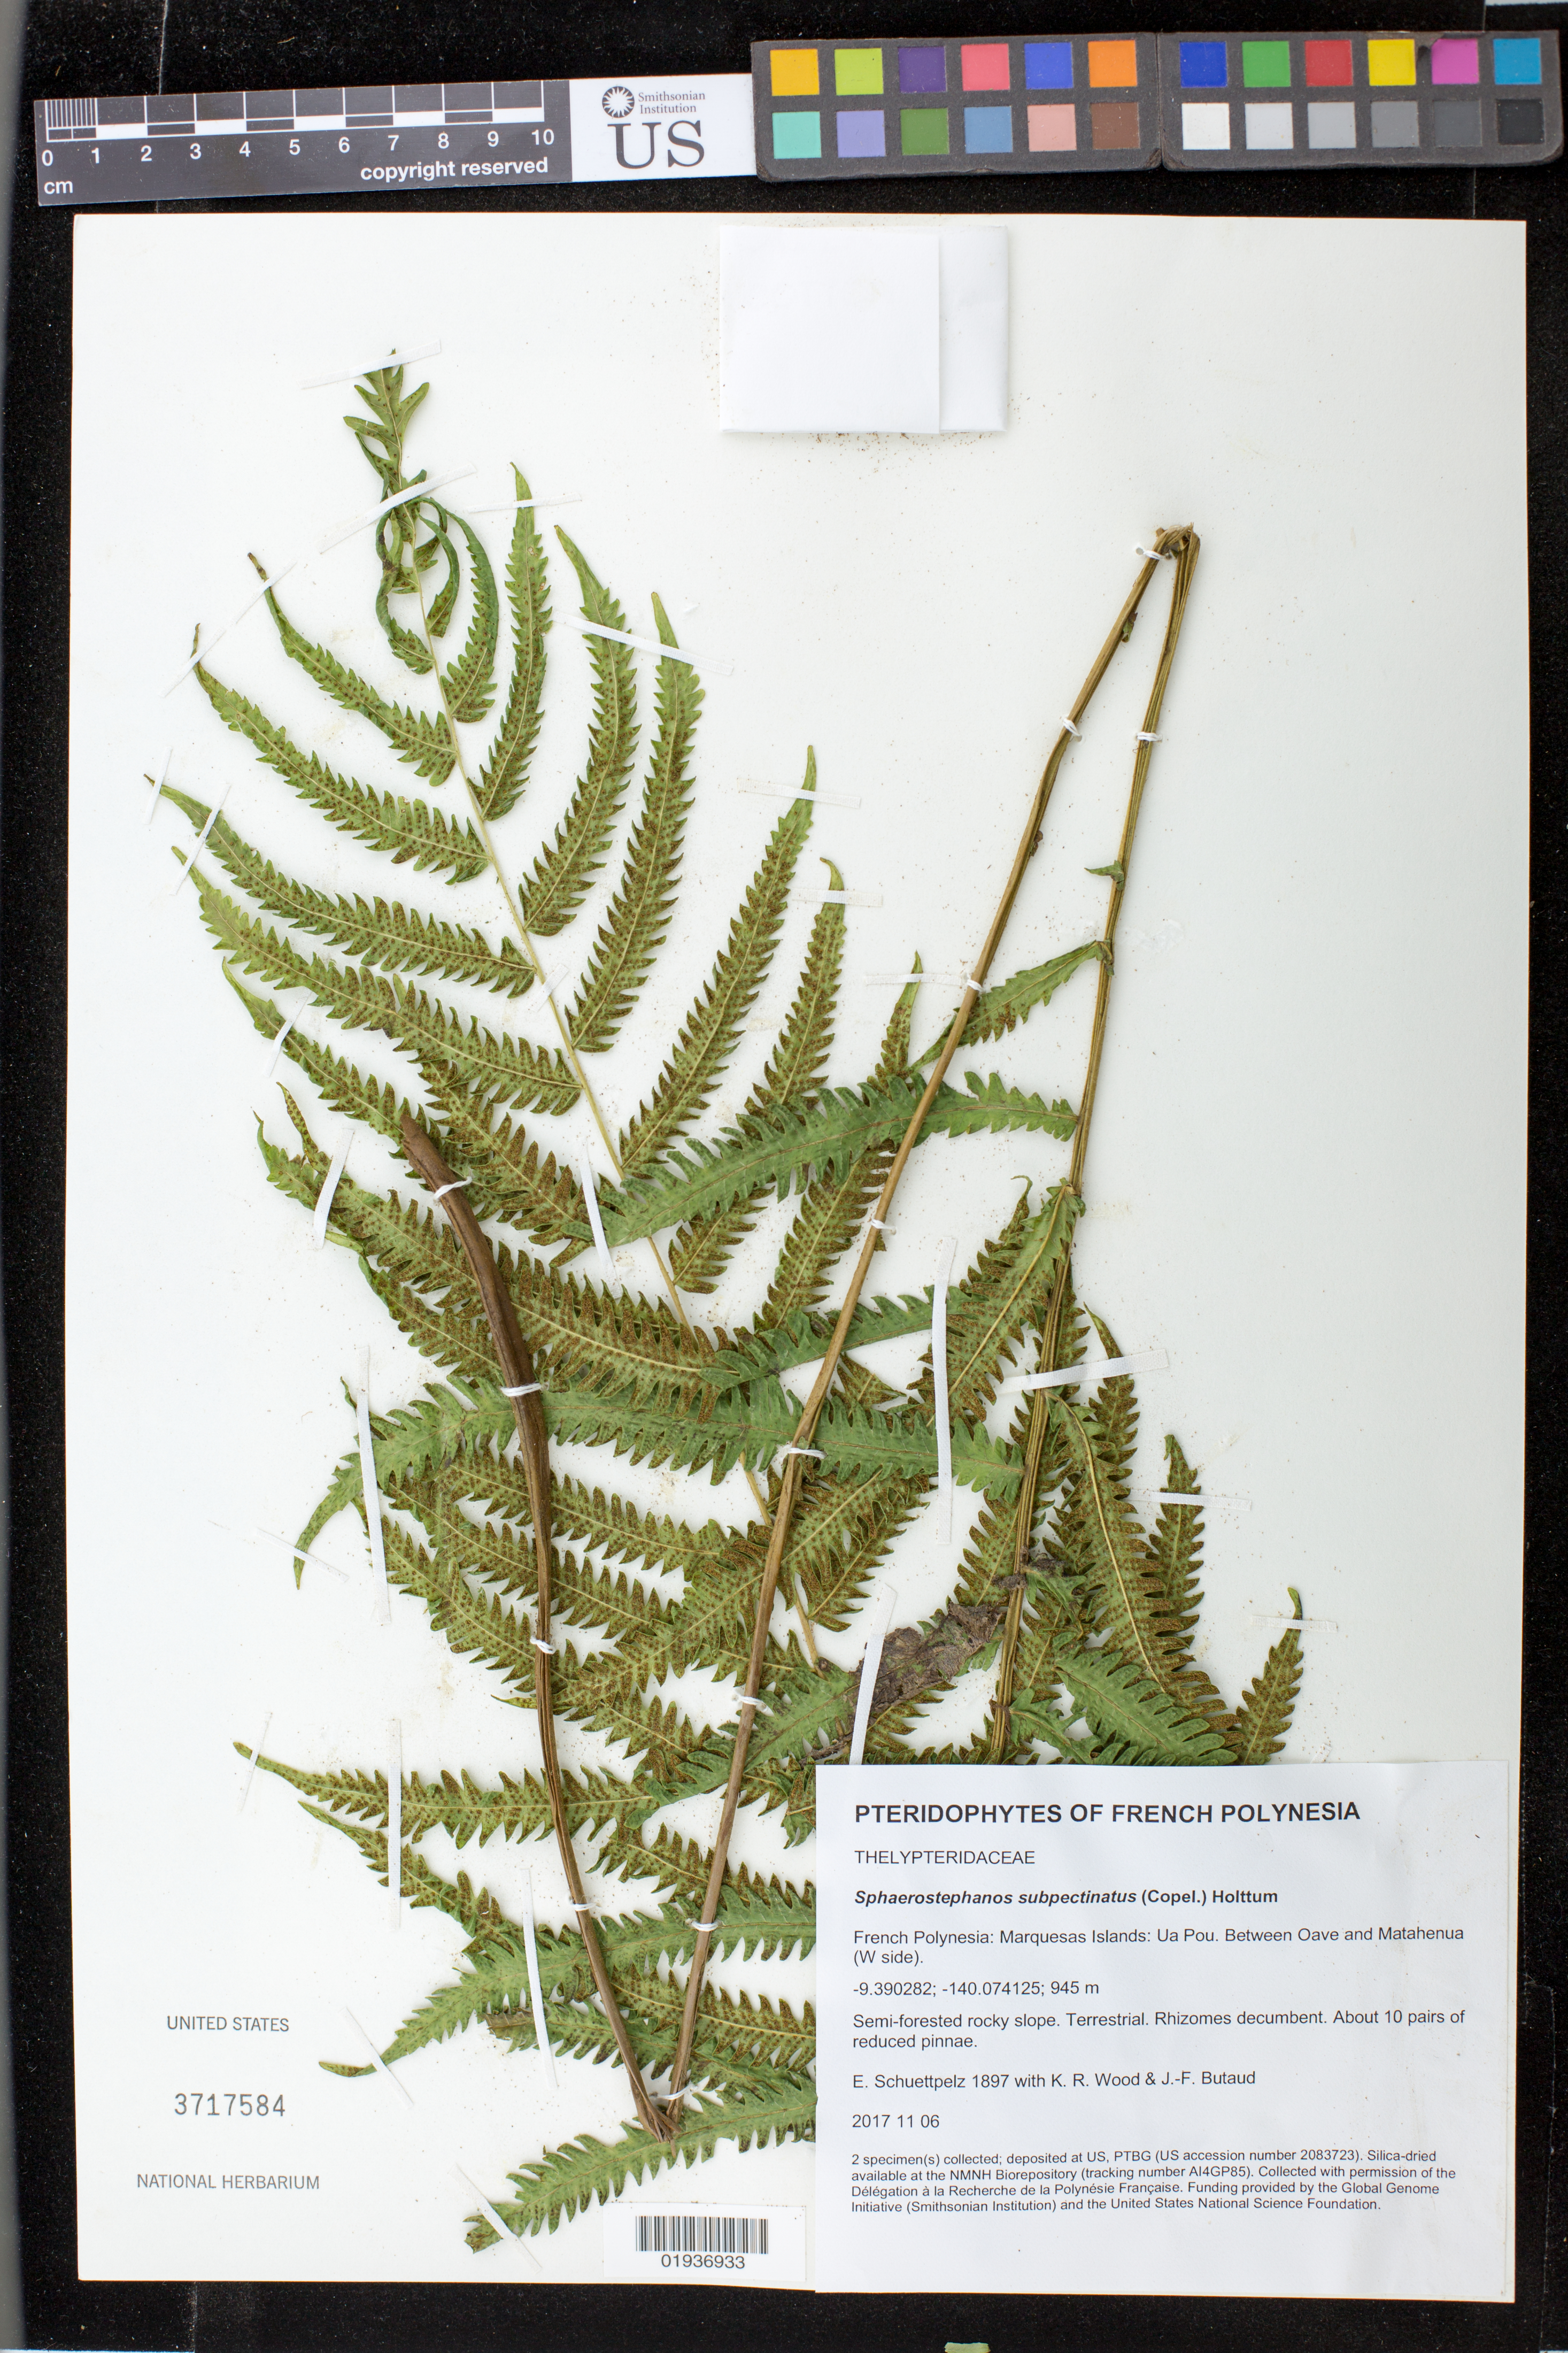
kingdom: Plantae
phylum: Tracheophyta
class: Polypodiopsida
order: Polypodiales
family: Thelypteridaceae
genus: Sphaerostephanos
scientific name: Sphaerostephanos subpectinatus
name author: (Copel.) Holttum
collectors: E. Schuettpelz, K. R. Wood & J. -F. Butaud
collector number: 1897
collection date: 2017-11-06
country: French Polynesia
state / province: Marquesas Islands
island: Ua Pou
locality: Between Oave and Matahenua (W side).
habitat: Semi-forested rocky slope.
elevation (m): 945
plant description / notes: Collected with permission of the Délégation à la Recherche de la Polynésie Française. Funding provided by the Global Genome Initiative (Smithsonian Institution) and the United States National Science Foundation. Silica dried tissue stored at AI4GP85 in the NMNH Biorepository, Smithsonian Institution.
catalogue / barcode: US 3717584